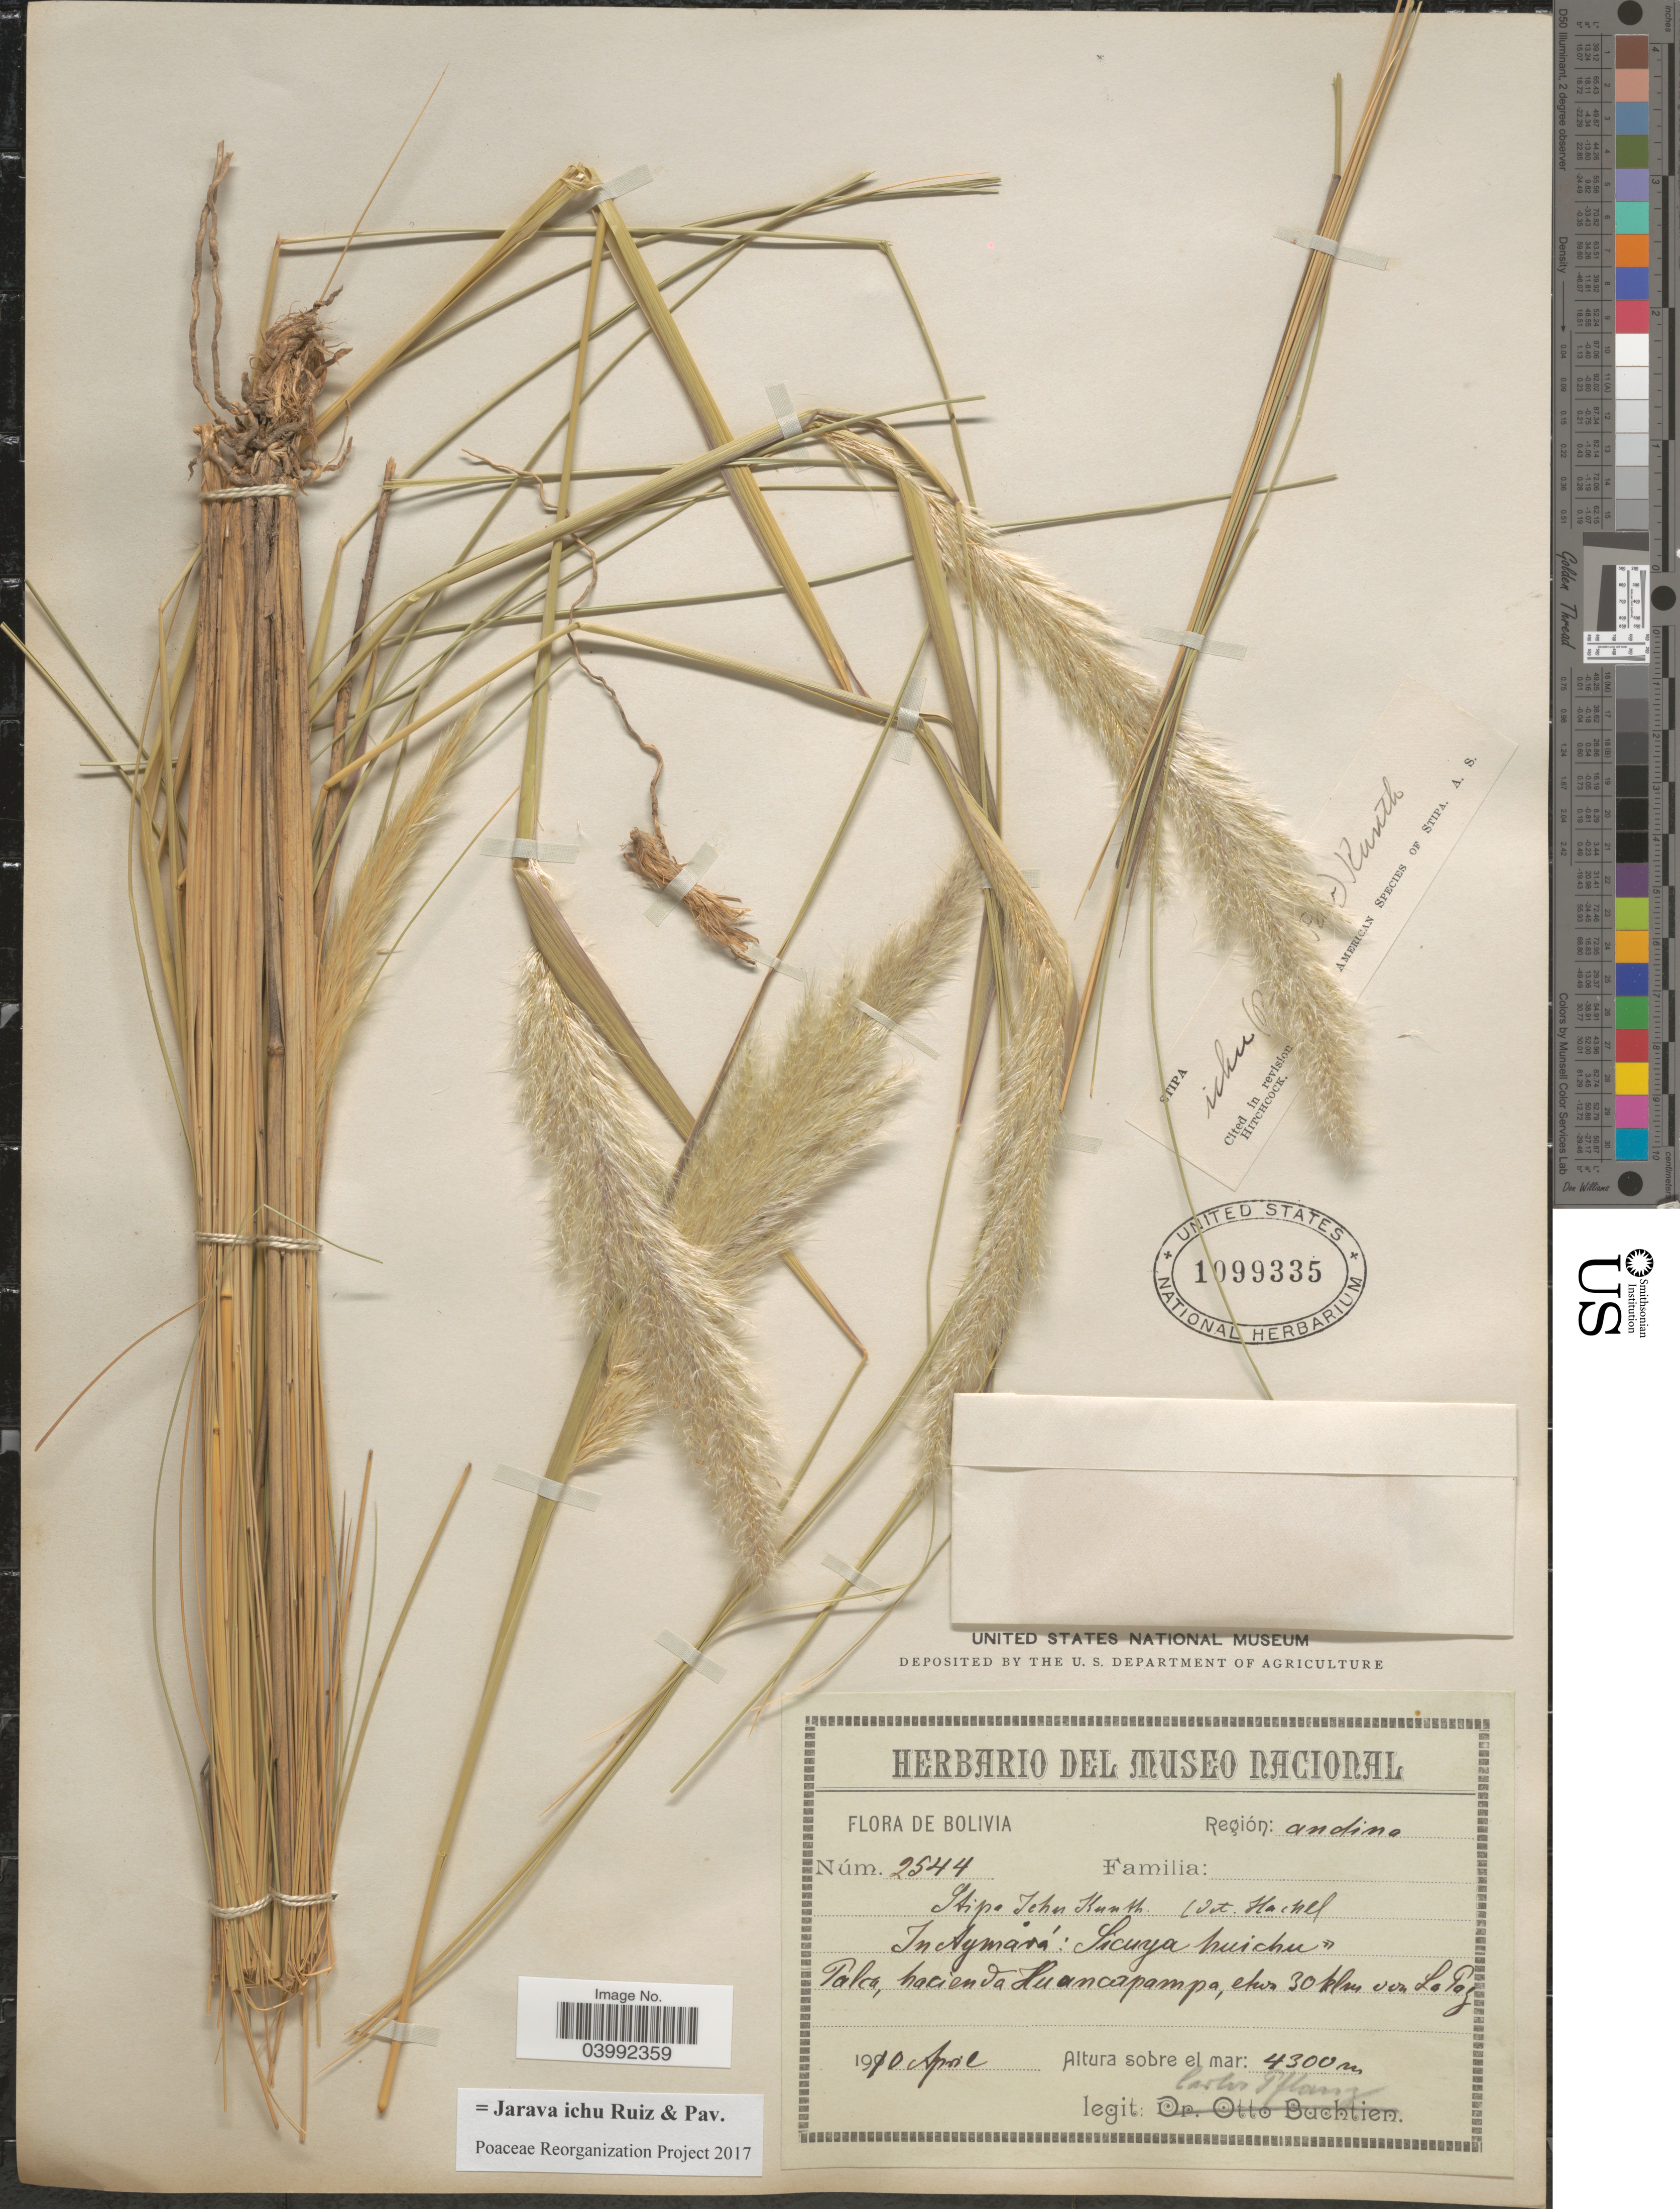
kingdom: Plantae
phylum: Tracheophyta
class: Liliopsida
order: Poales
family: Poaceae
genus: Jarava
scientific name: Jarava ichu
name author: Ruiz & Pav.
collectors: C. Pflanz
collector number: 2544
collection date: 1910-04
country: Bolivia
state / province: La Paz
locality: Región: andina. In Aymará: Sicuya huichu. Palca, hacienda Huancapampa, et [interpreted] 30 klm von La Paz.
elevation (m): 4300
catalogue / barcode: US 1099335